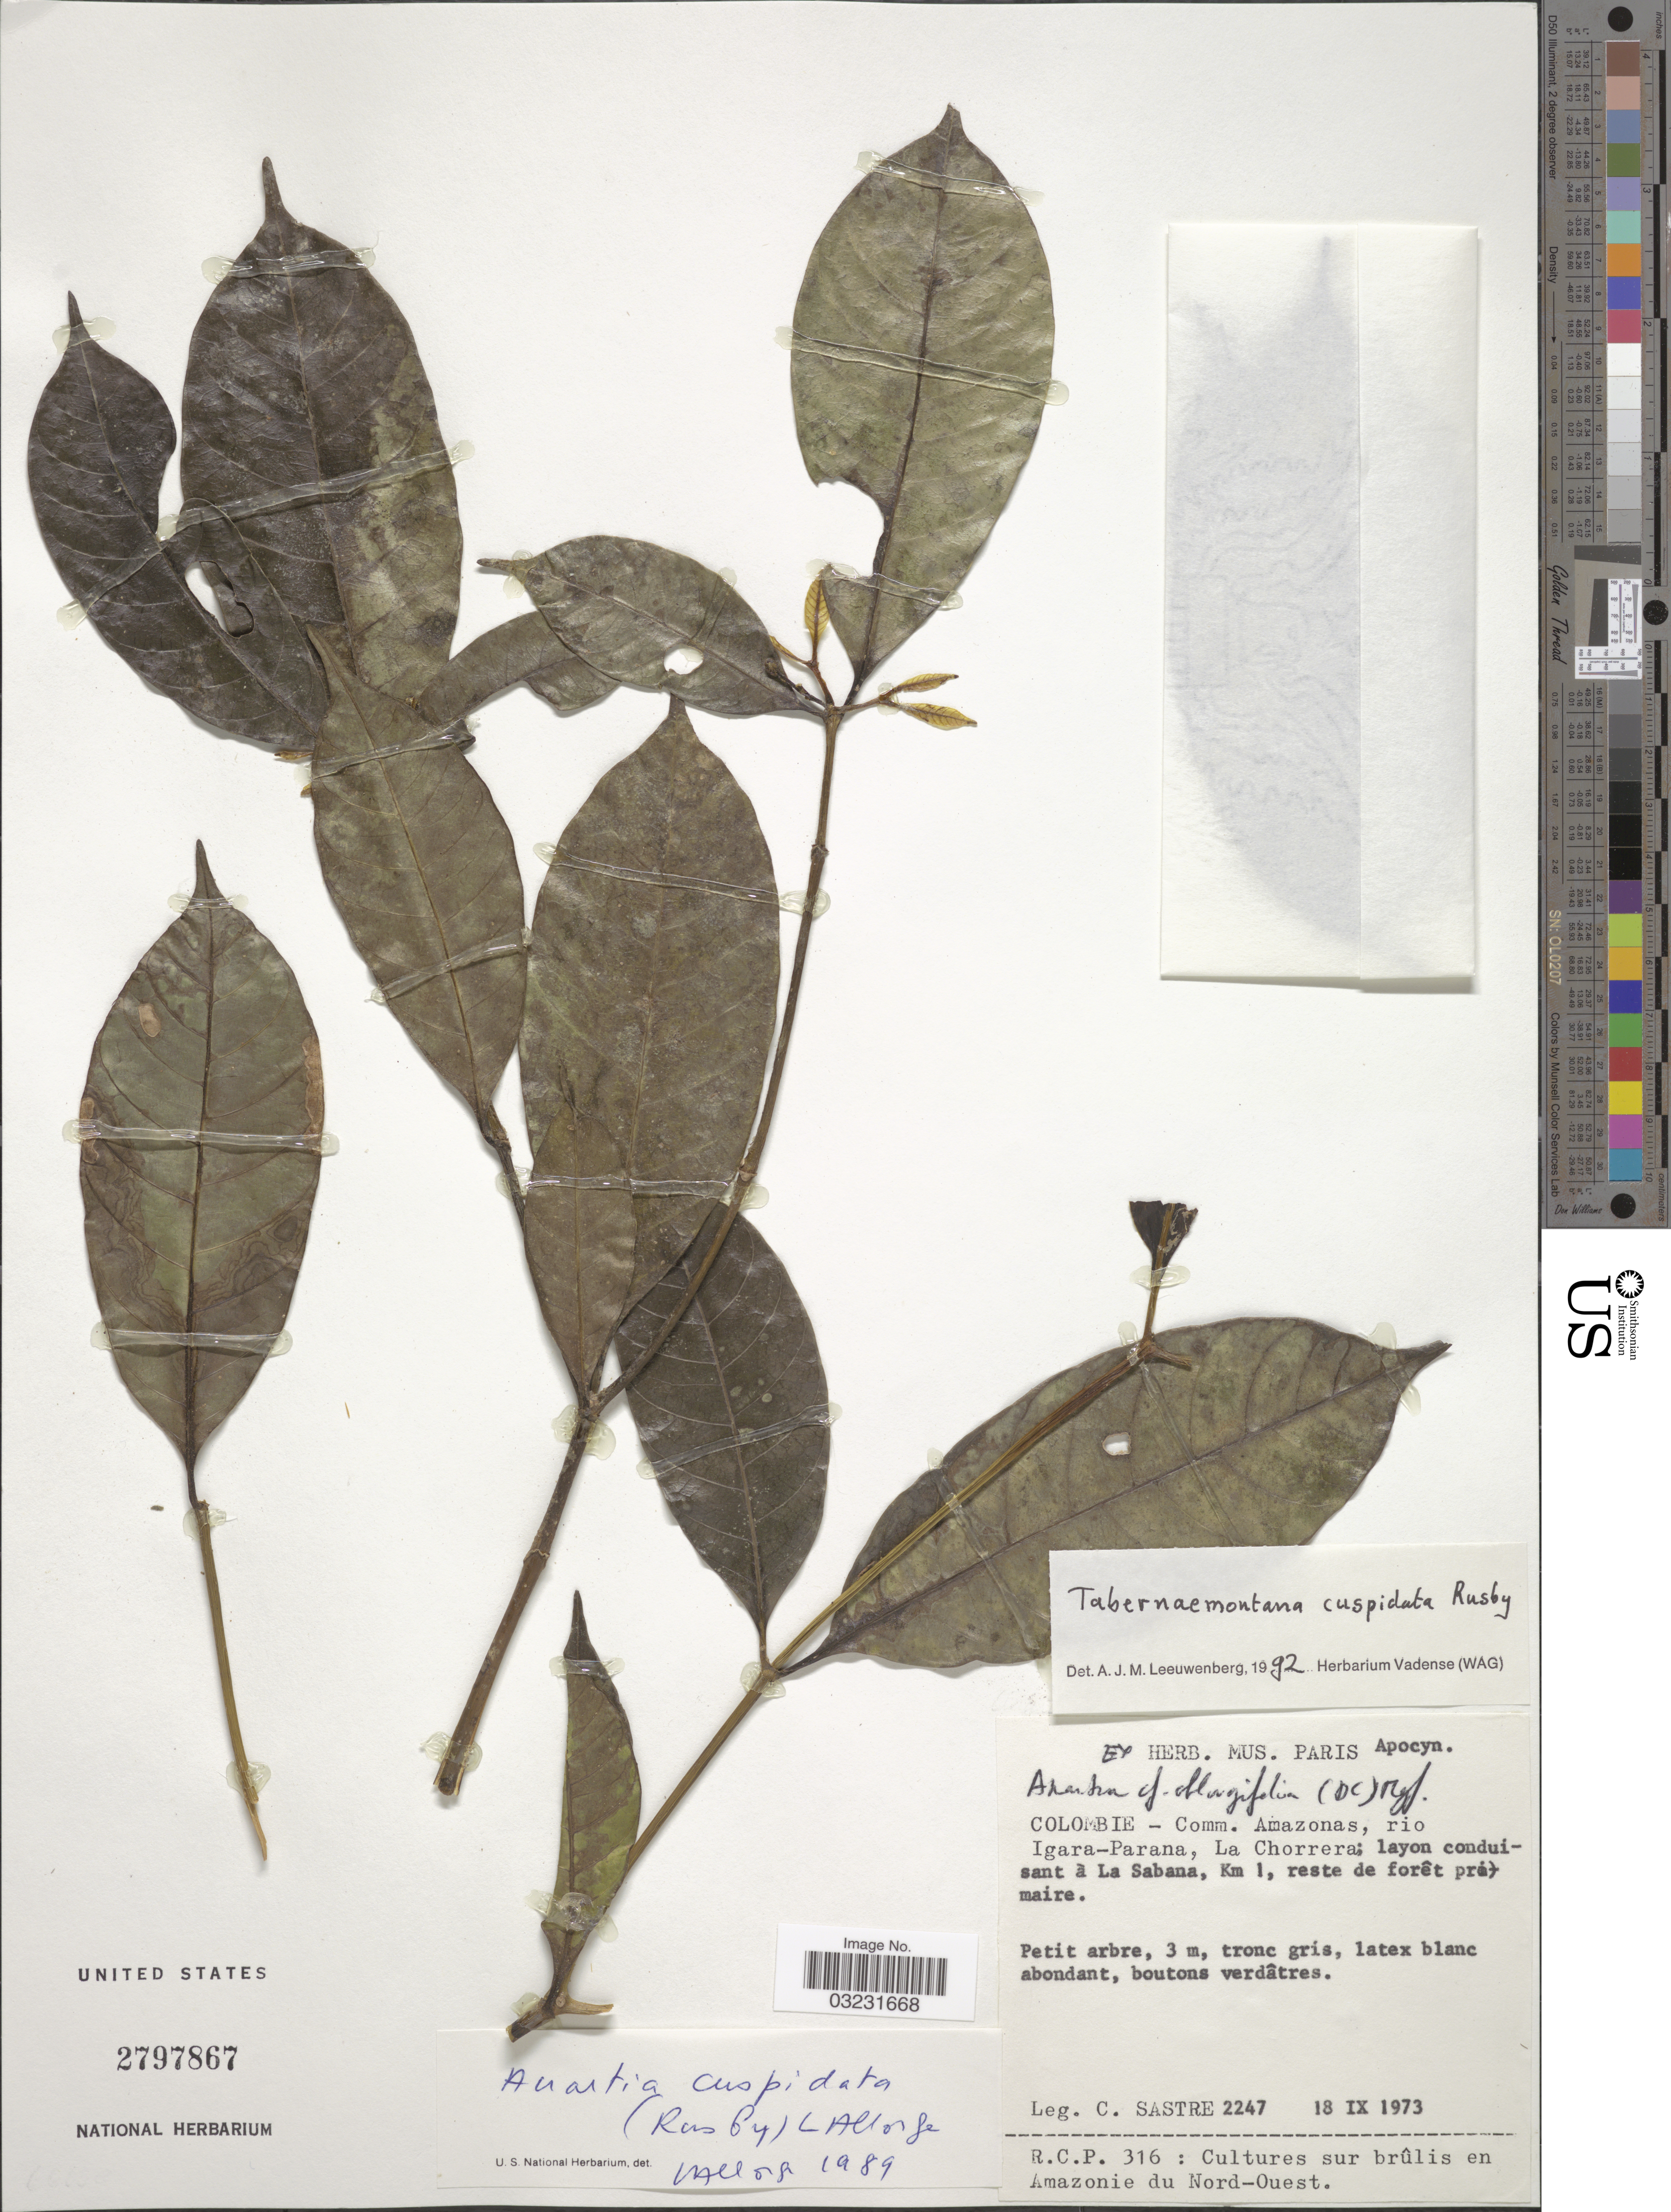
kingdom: Plantae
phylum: Tracheophyta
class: Magnoliopsida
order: Gentianales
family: Apocynaceae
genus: Tabernaemontana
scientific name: Tabernaemontana cuspidata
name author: Rusby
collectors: C. Sastre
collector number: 2247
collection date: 1973-09-18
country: Colombia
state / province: Amazônas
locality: Comm. Amazonas. Rio Igara-Parana, La Chorrera; layon conduisant à La Sabana, Km 1, reste de forêt primaire.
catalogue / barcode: US 2797867